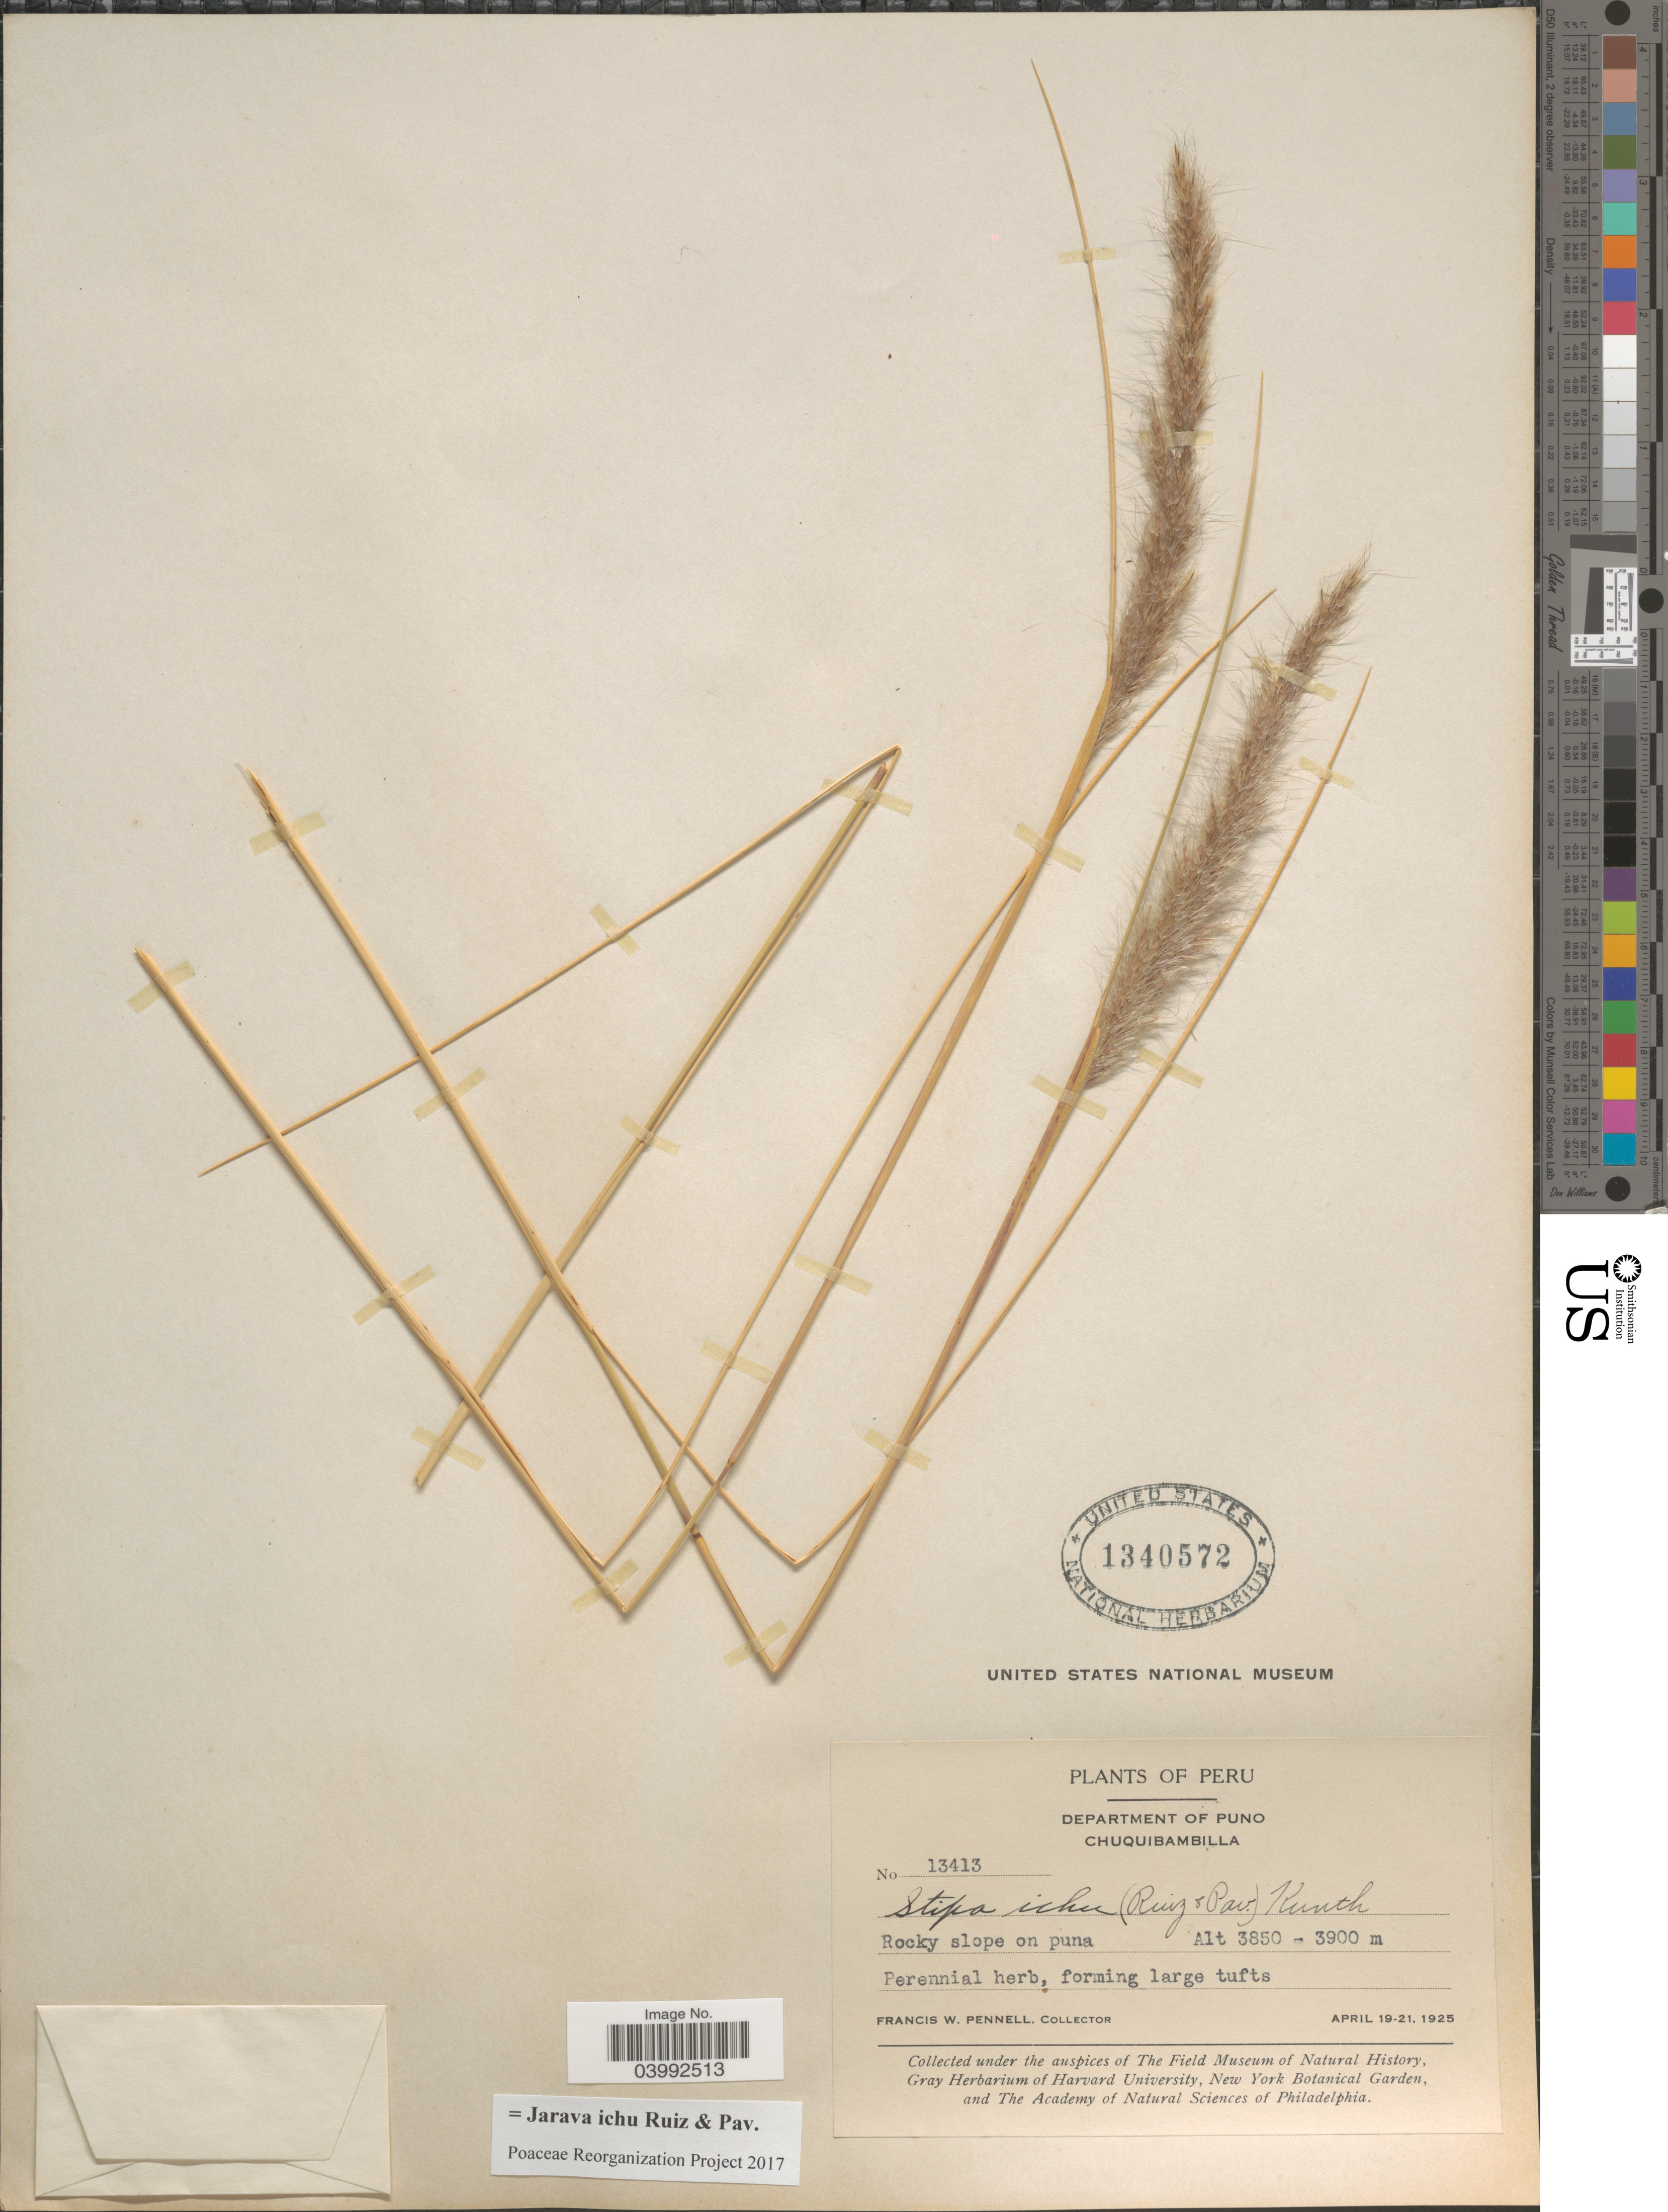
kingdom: Plantae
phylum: Tracheophyta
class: Liliopsida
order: Poales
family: Poaceae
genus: Jarava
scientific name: Jarava ichu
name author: Ruiz & Pav.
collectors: F. W. Pennell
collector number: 13413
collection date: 1925-04-19/1925-04-21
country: Peru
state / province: Puno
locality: Department of Puno. Chuquibambilla. Rocky slope on puna.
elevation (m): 3850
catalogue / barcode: US 1340572